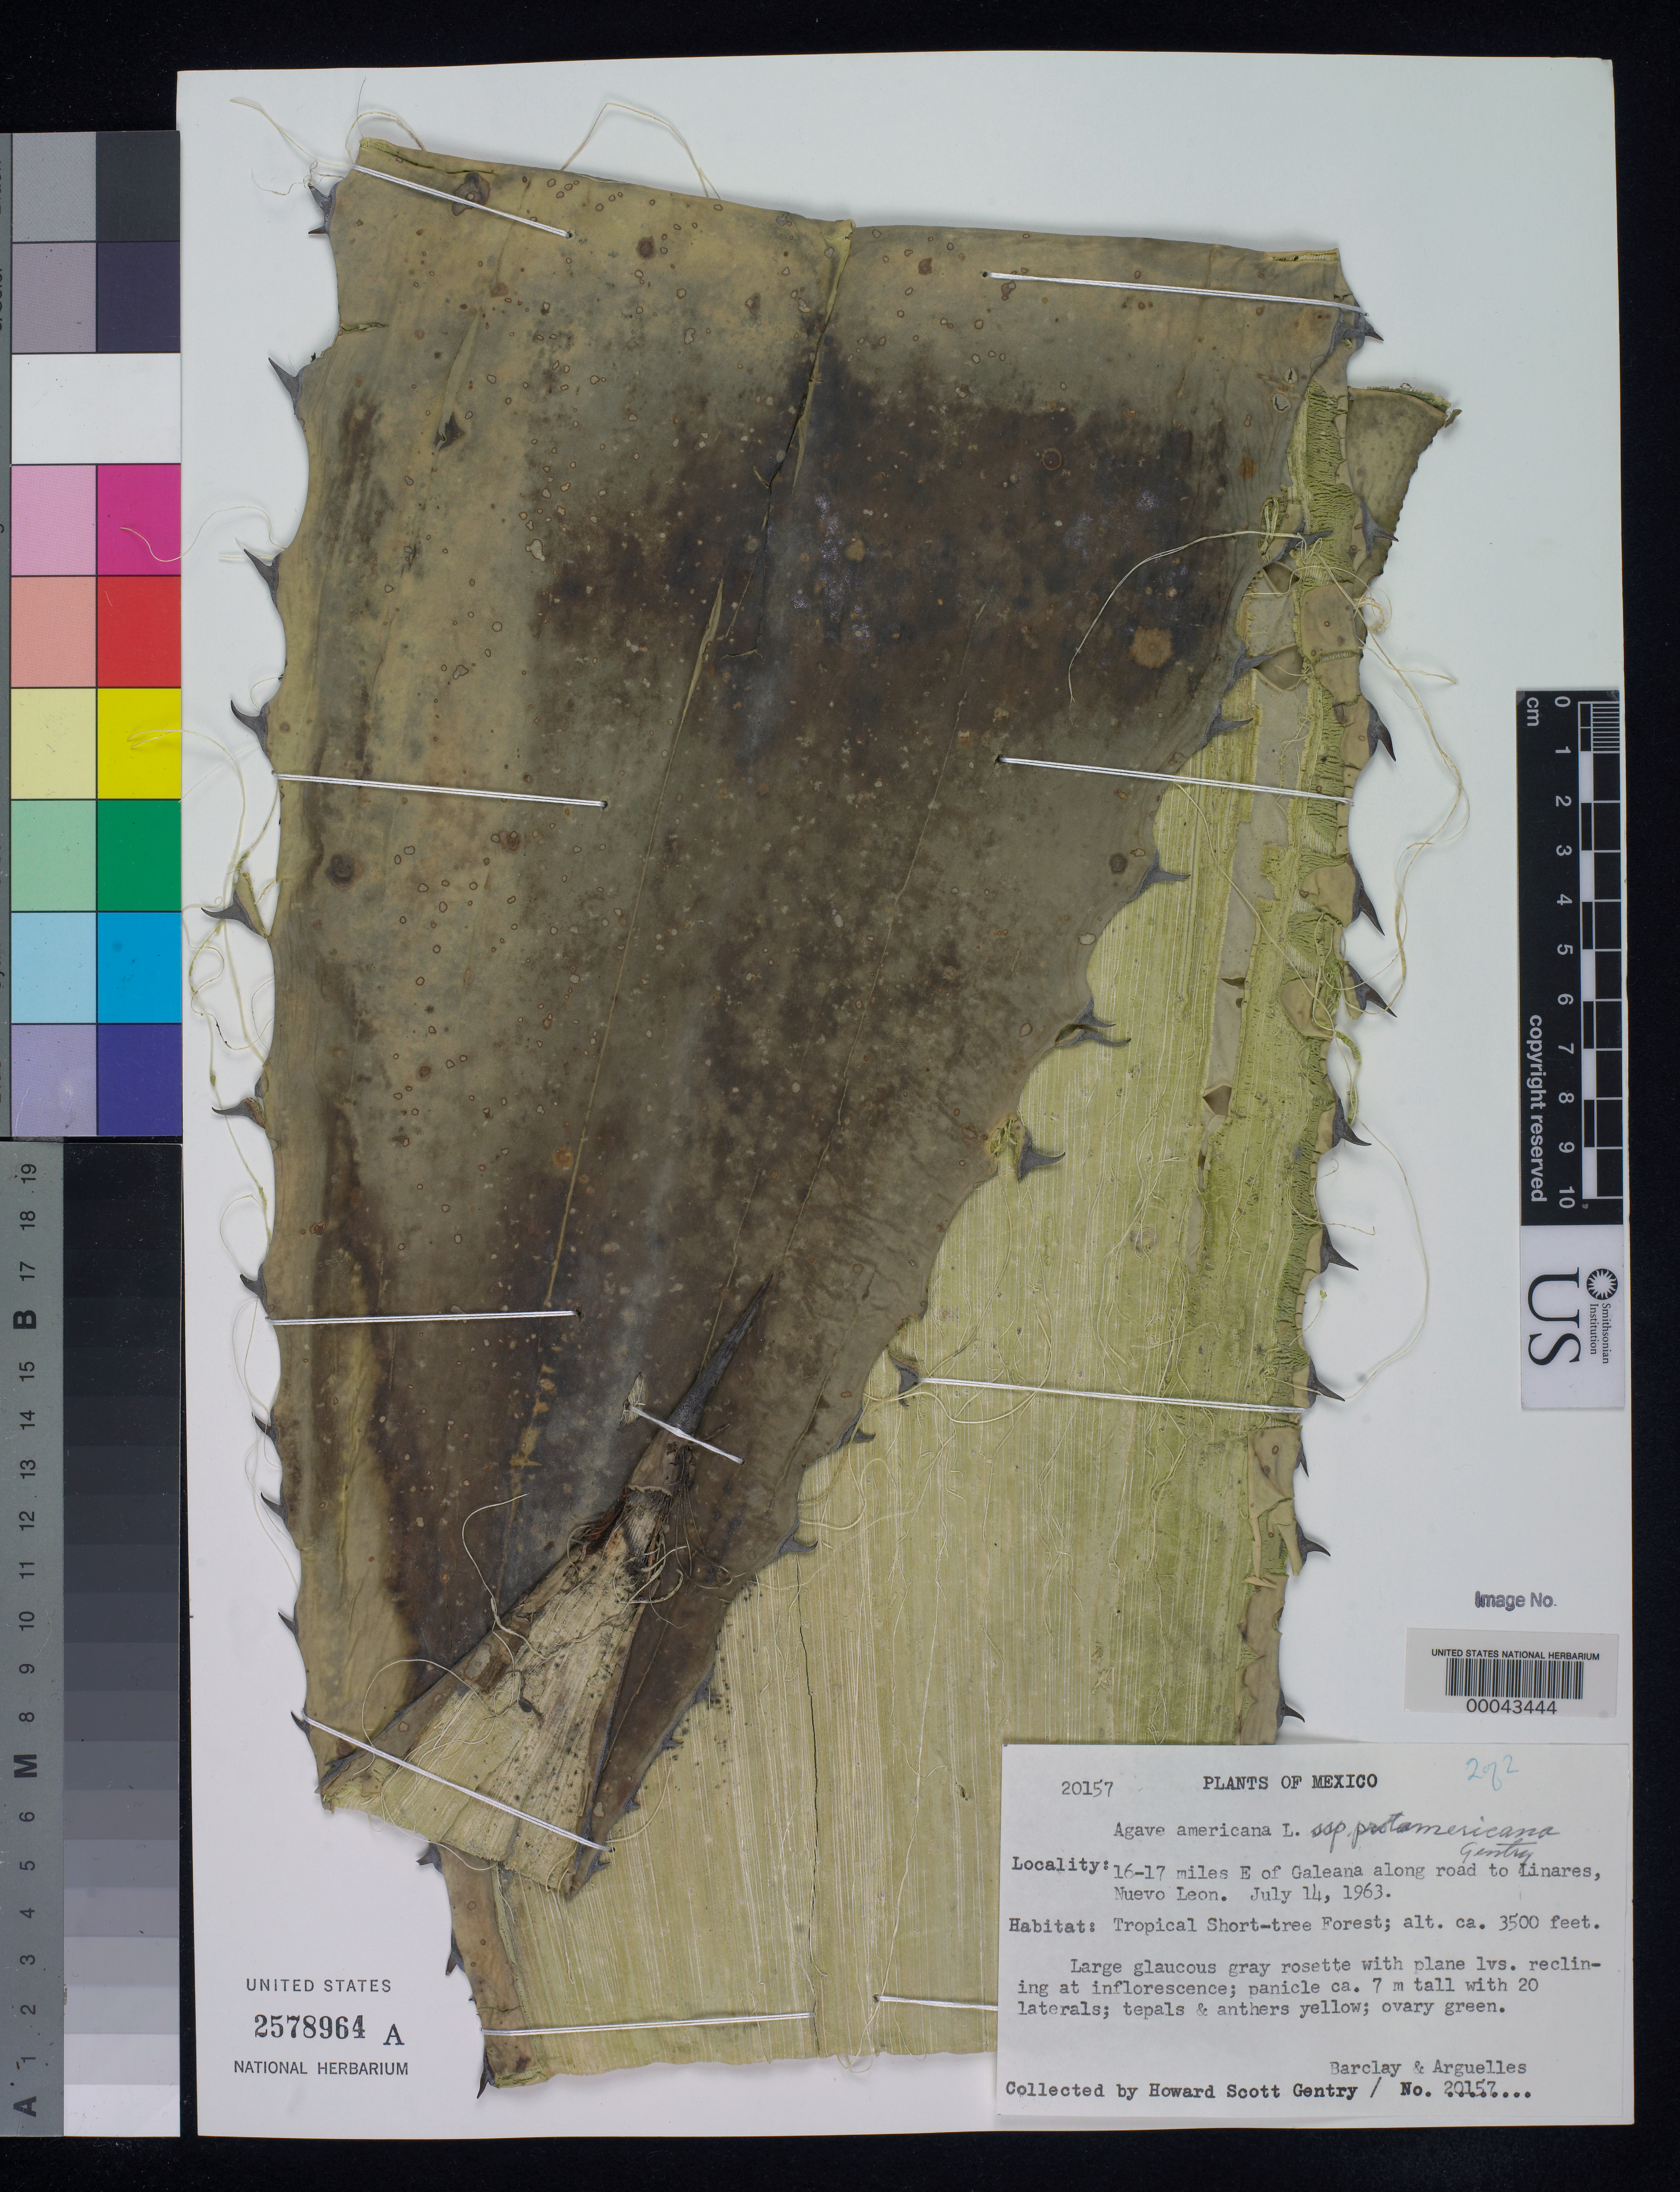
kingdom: Plantae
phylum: Tracheophyta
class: Liliopsida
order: Asparagales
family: Asparagaceae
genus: Agave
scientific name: Agave americana subsp. protamericana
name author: Gentry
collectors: H. S. Gentry, -- Barclay & Arguelles, --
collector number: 20157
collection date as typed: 14 Jul 1963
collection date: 1963-07-14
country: Mexico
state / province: Nuevo León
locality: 17 mi E of Galeana along road to Linares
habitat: Tropical short-tree forest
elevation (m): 1067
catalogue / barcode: US 2578964A